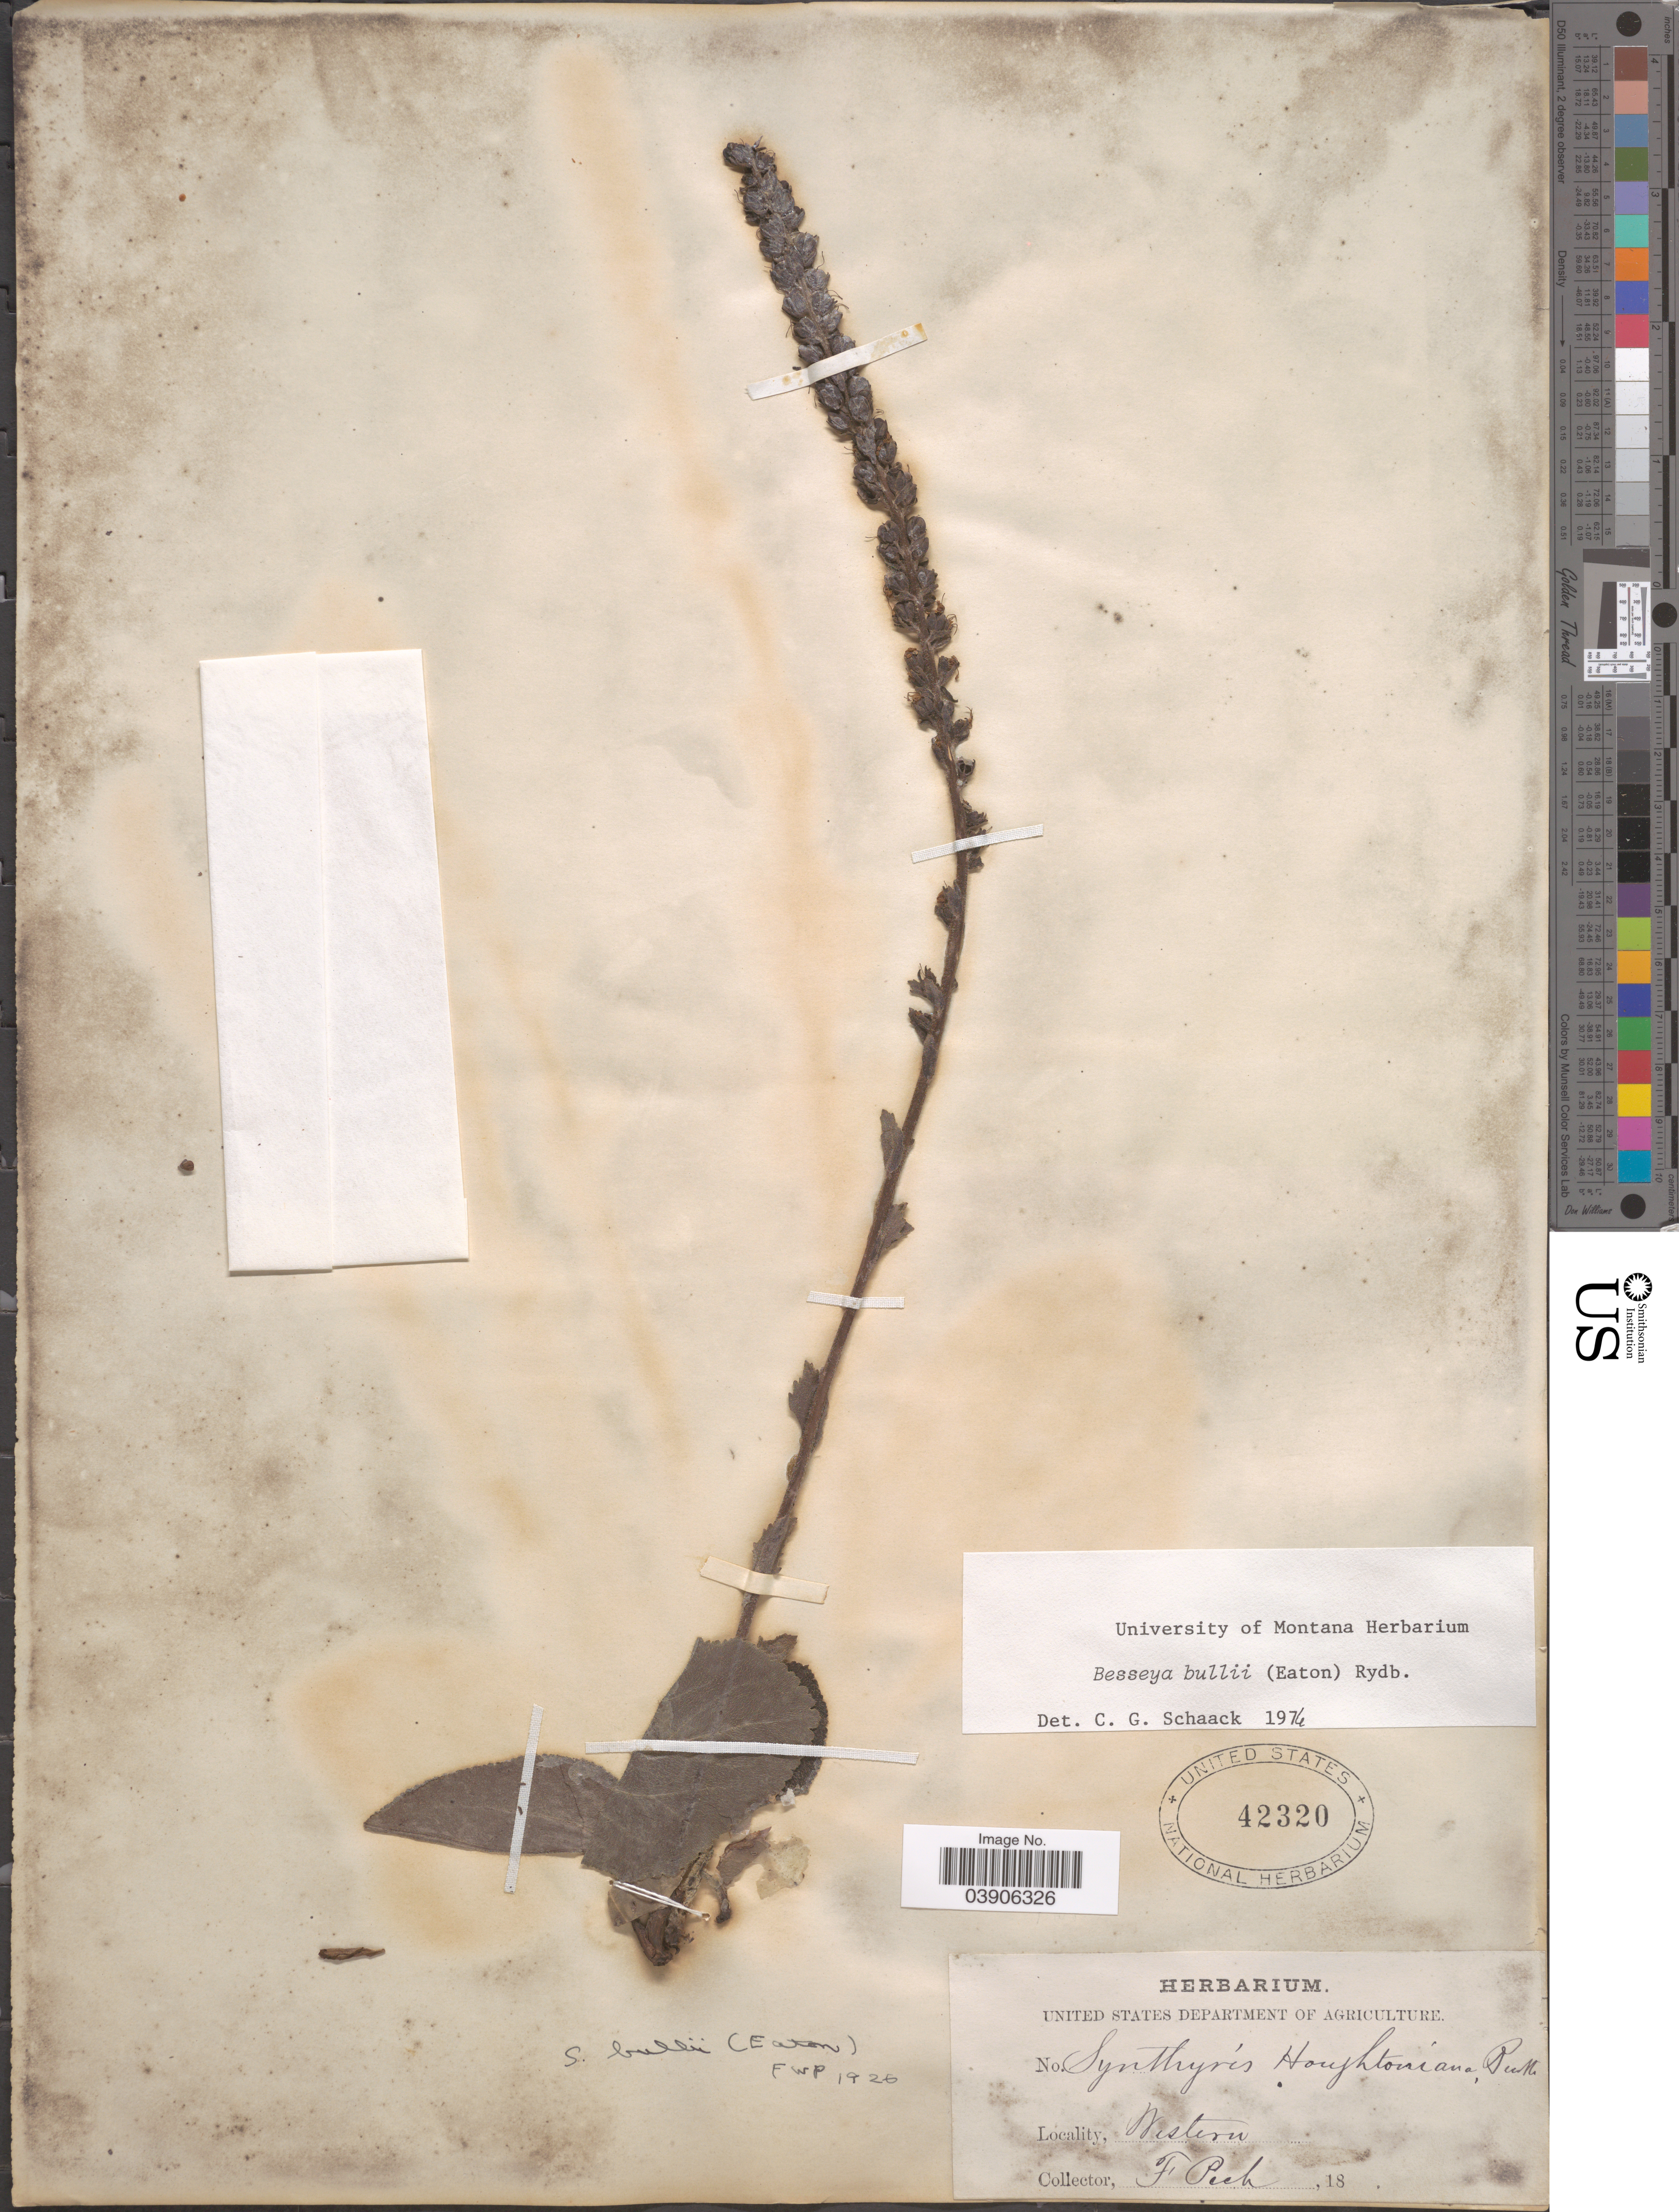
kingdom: Plantae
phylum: Tracheophyta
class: Magnoliopsida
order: Lamiales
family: Plantaginaceae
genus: Synthyris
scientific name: Synthyris bullii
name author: (Eaton) A. Heller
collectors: F. Peck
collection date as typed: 18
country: United States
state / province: Montana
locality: Western.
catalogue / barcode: US 42320